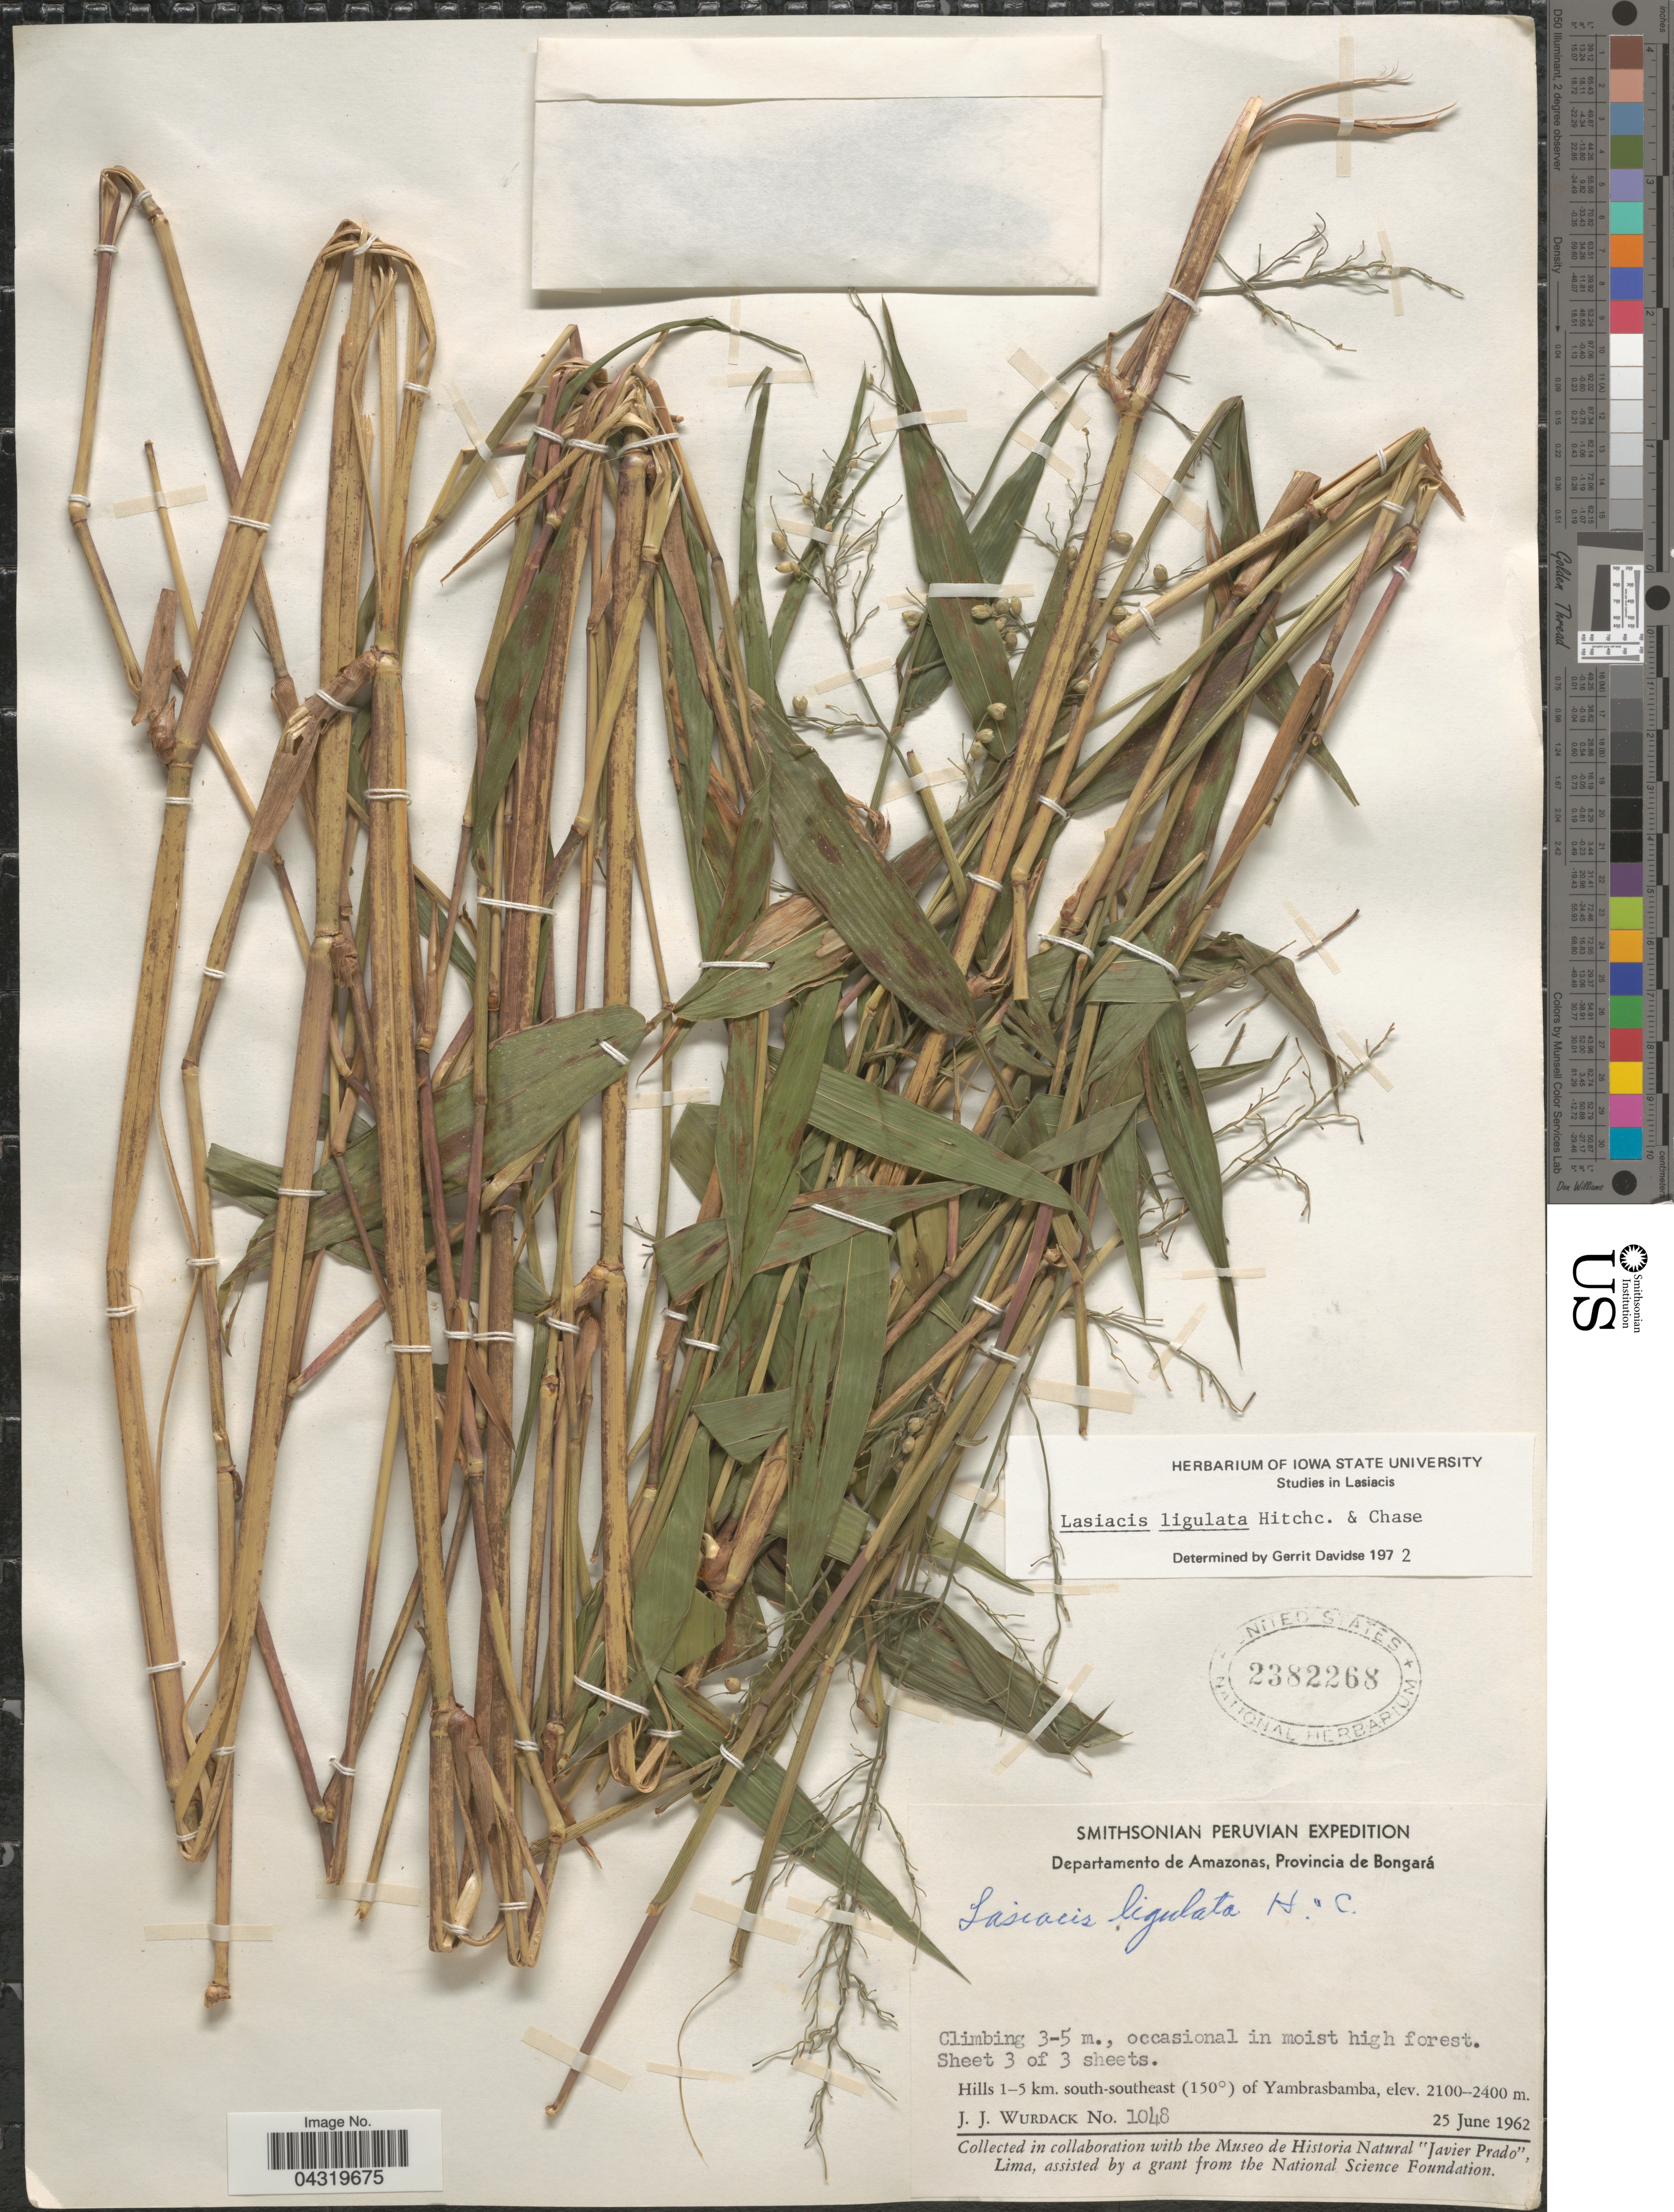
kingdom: Plantae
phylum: Tracheophyta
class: Liliopsida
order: Poales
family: Poaceae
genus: Lasiacis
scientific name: Lasiacis ligulata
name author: Hitchc. & Chase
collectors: J. J. Wurdack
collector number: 1048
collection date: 1962-06-25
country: Peru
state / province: Amazonas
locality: Smithsonian Peruvian Expedition. Departamento de Amazonas, Provincia de Bongará. Hills 1-5 km. south-southeast (150°) of Yambrasbamba.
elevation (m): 2100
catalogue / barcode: US 2382268